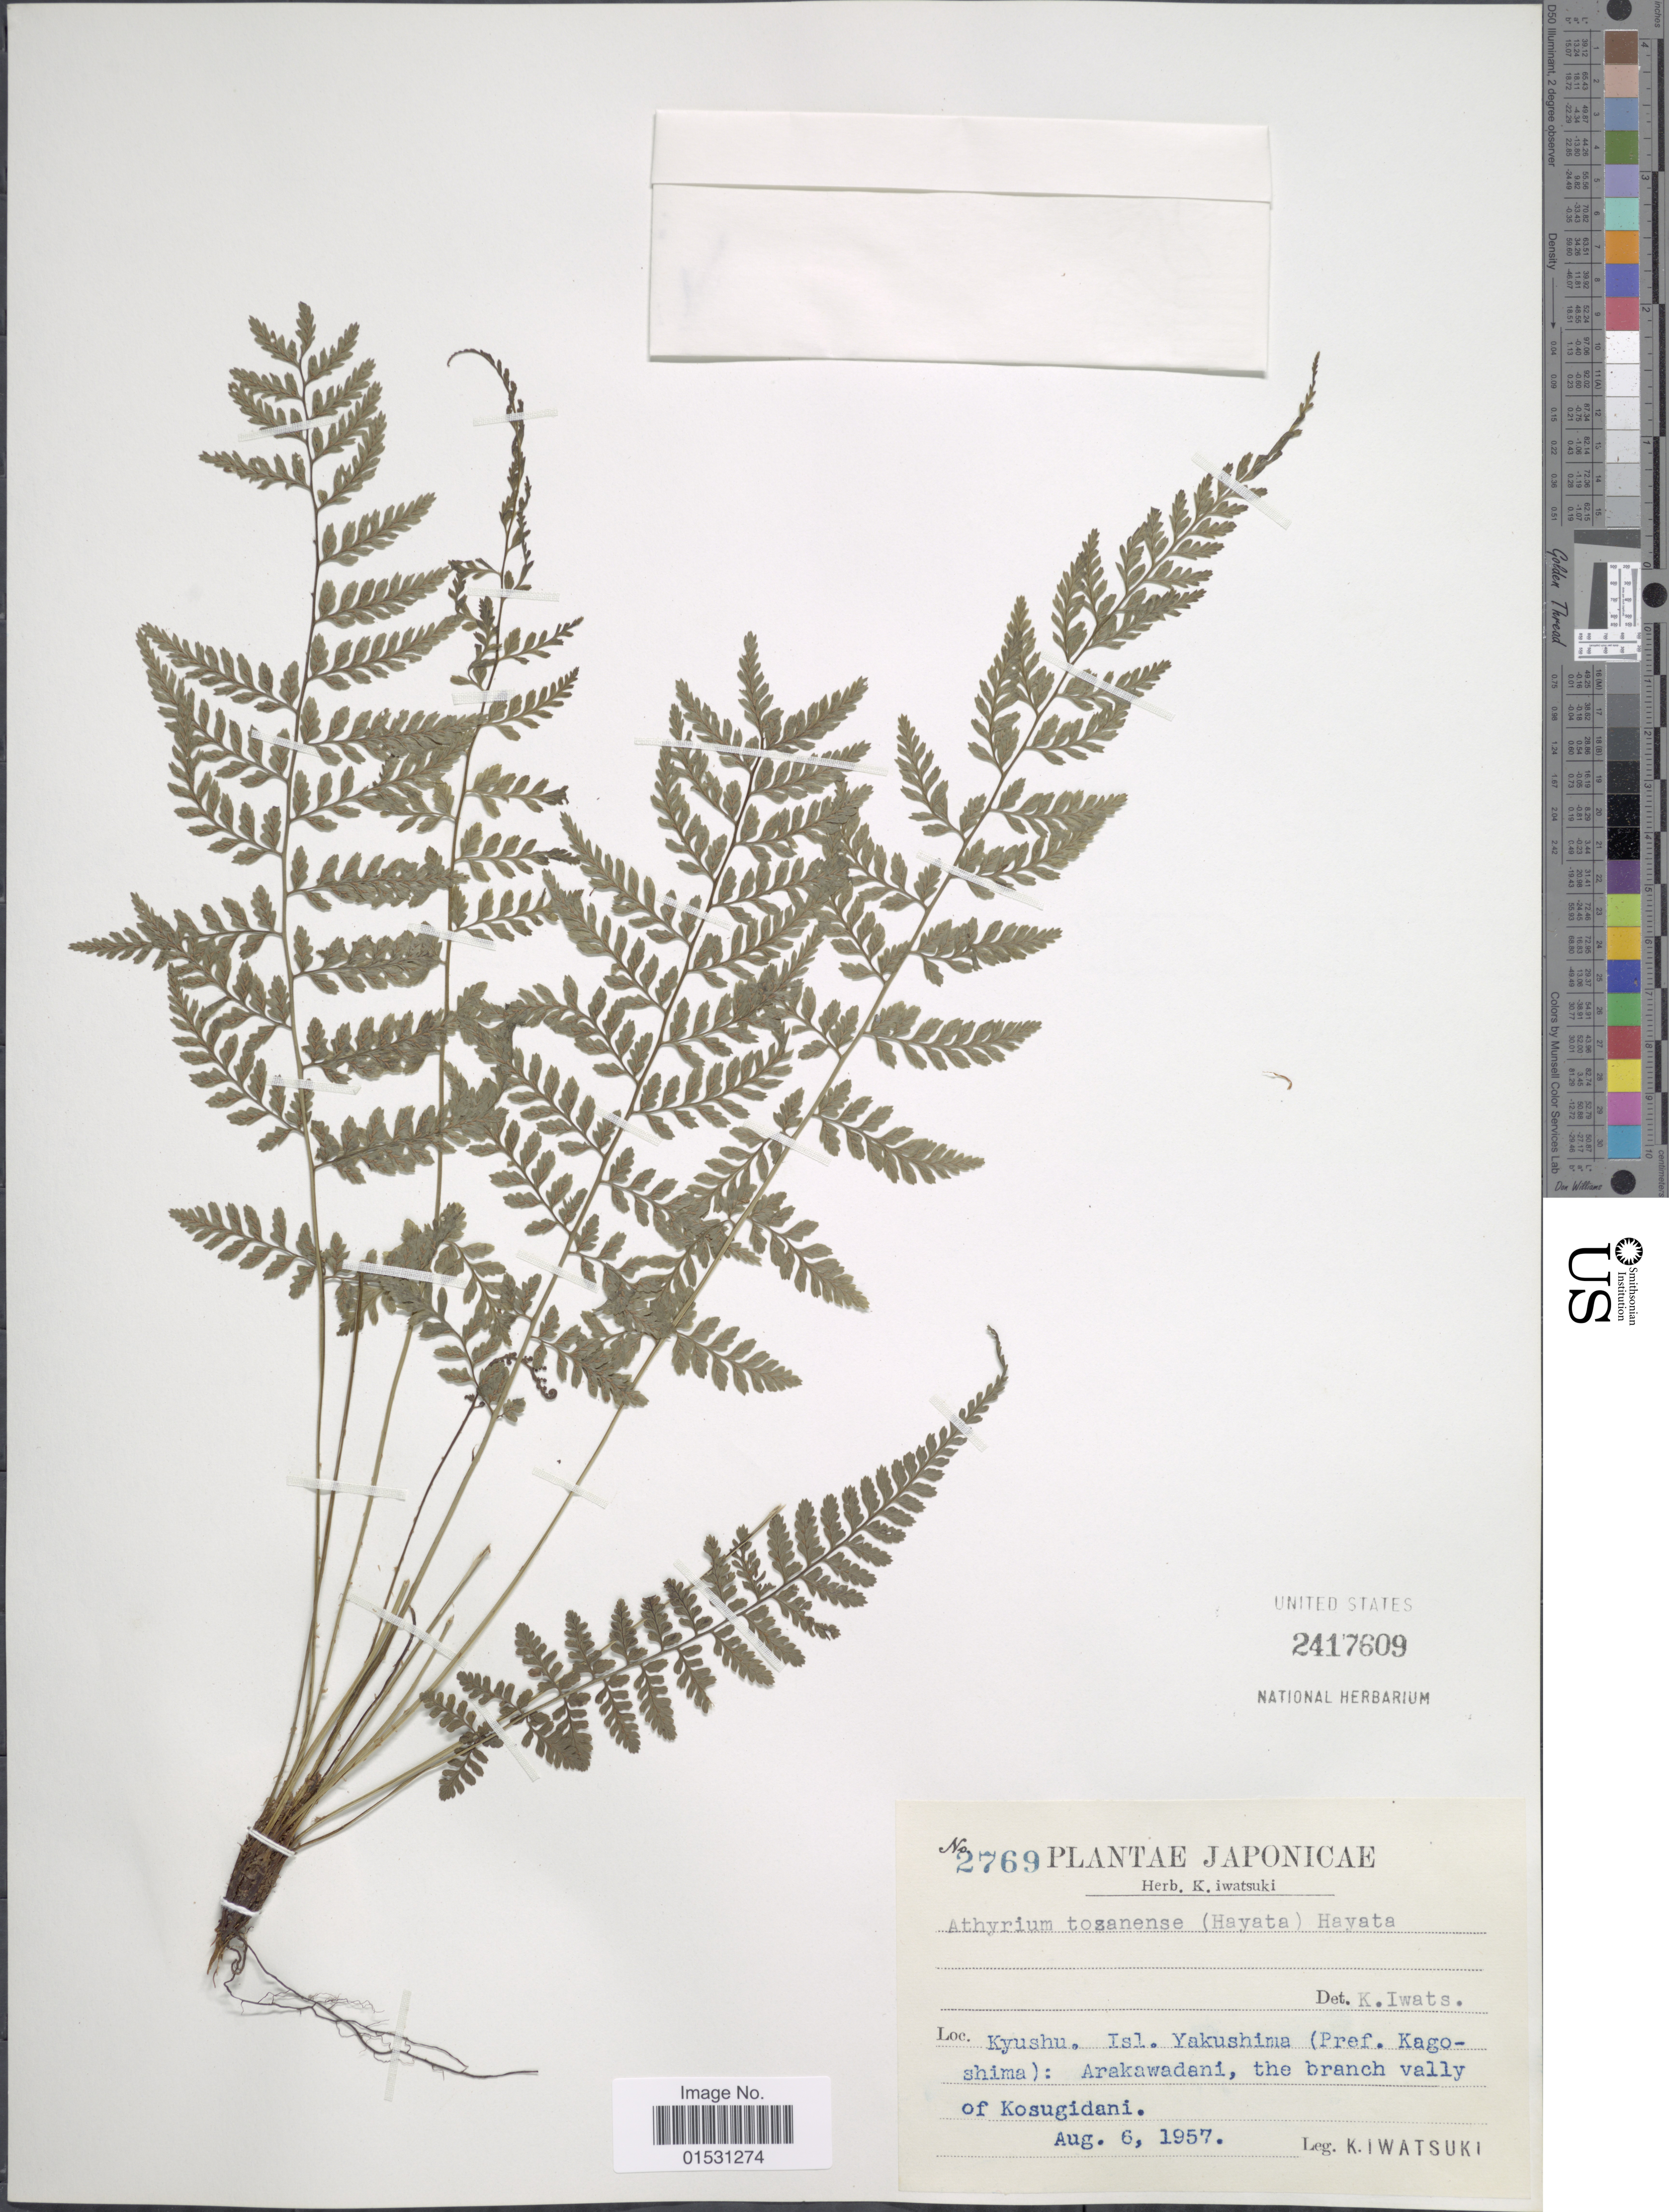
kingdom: Plantae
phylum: Tracheophyta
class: Polypodiopsida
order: Polypodiales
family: Athyriaceae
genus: Athyrium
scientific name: Athyrium tozanense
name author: (Hayata) Hayata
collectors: K. Iwatsuki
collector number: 2769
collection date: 1957-08-06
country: Japan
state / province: Kagosima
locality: Japonicae. Kyushu. Isl. Yakushima (Prerf. Kagoshima): Arakawadani, the branch valley of Kosugidani.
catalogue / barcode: US 2417609